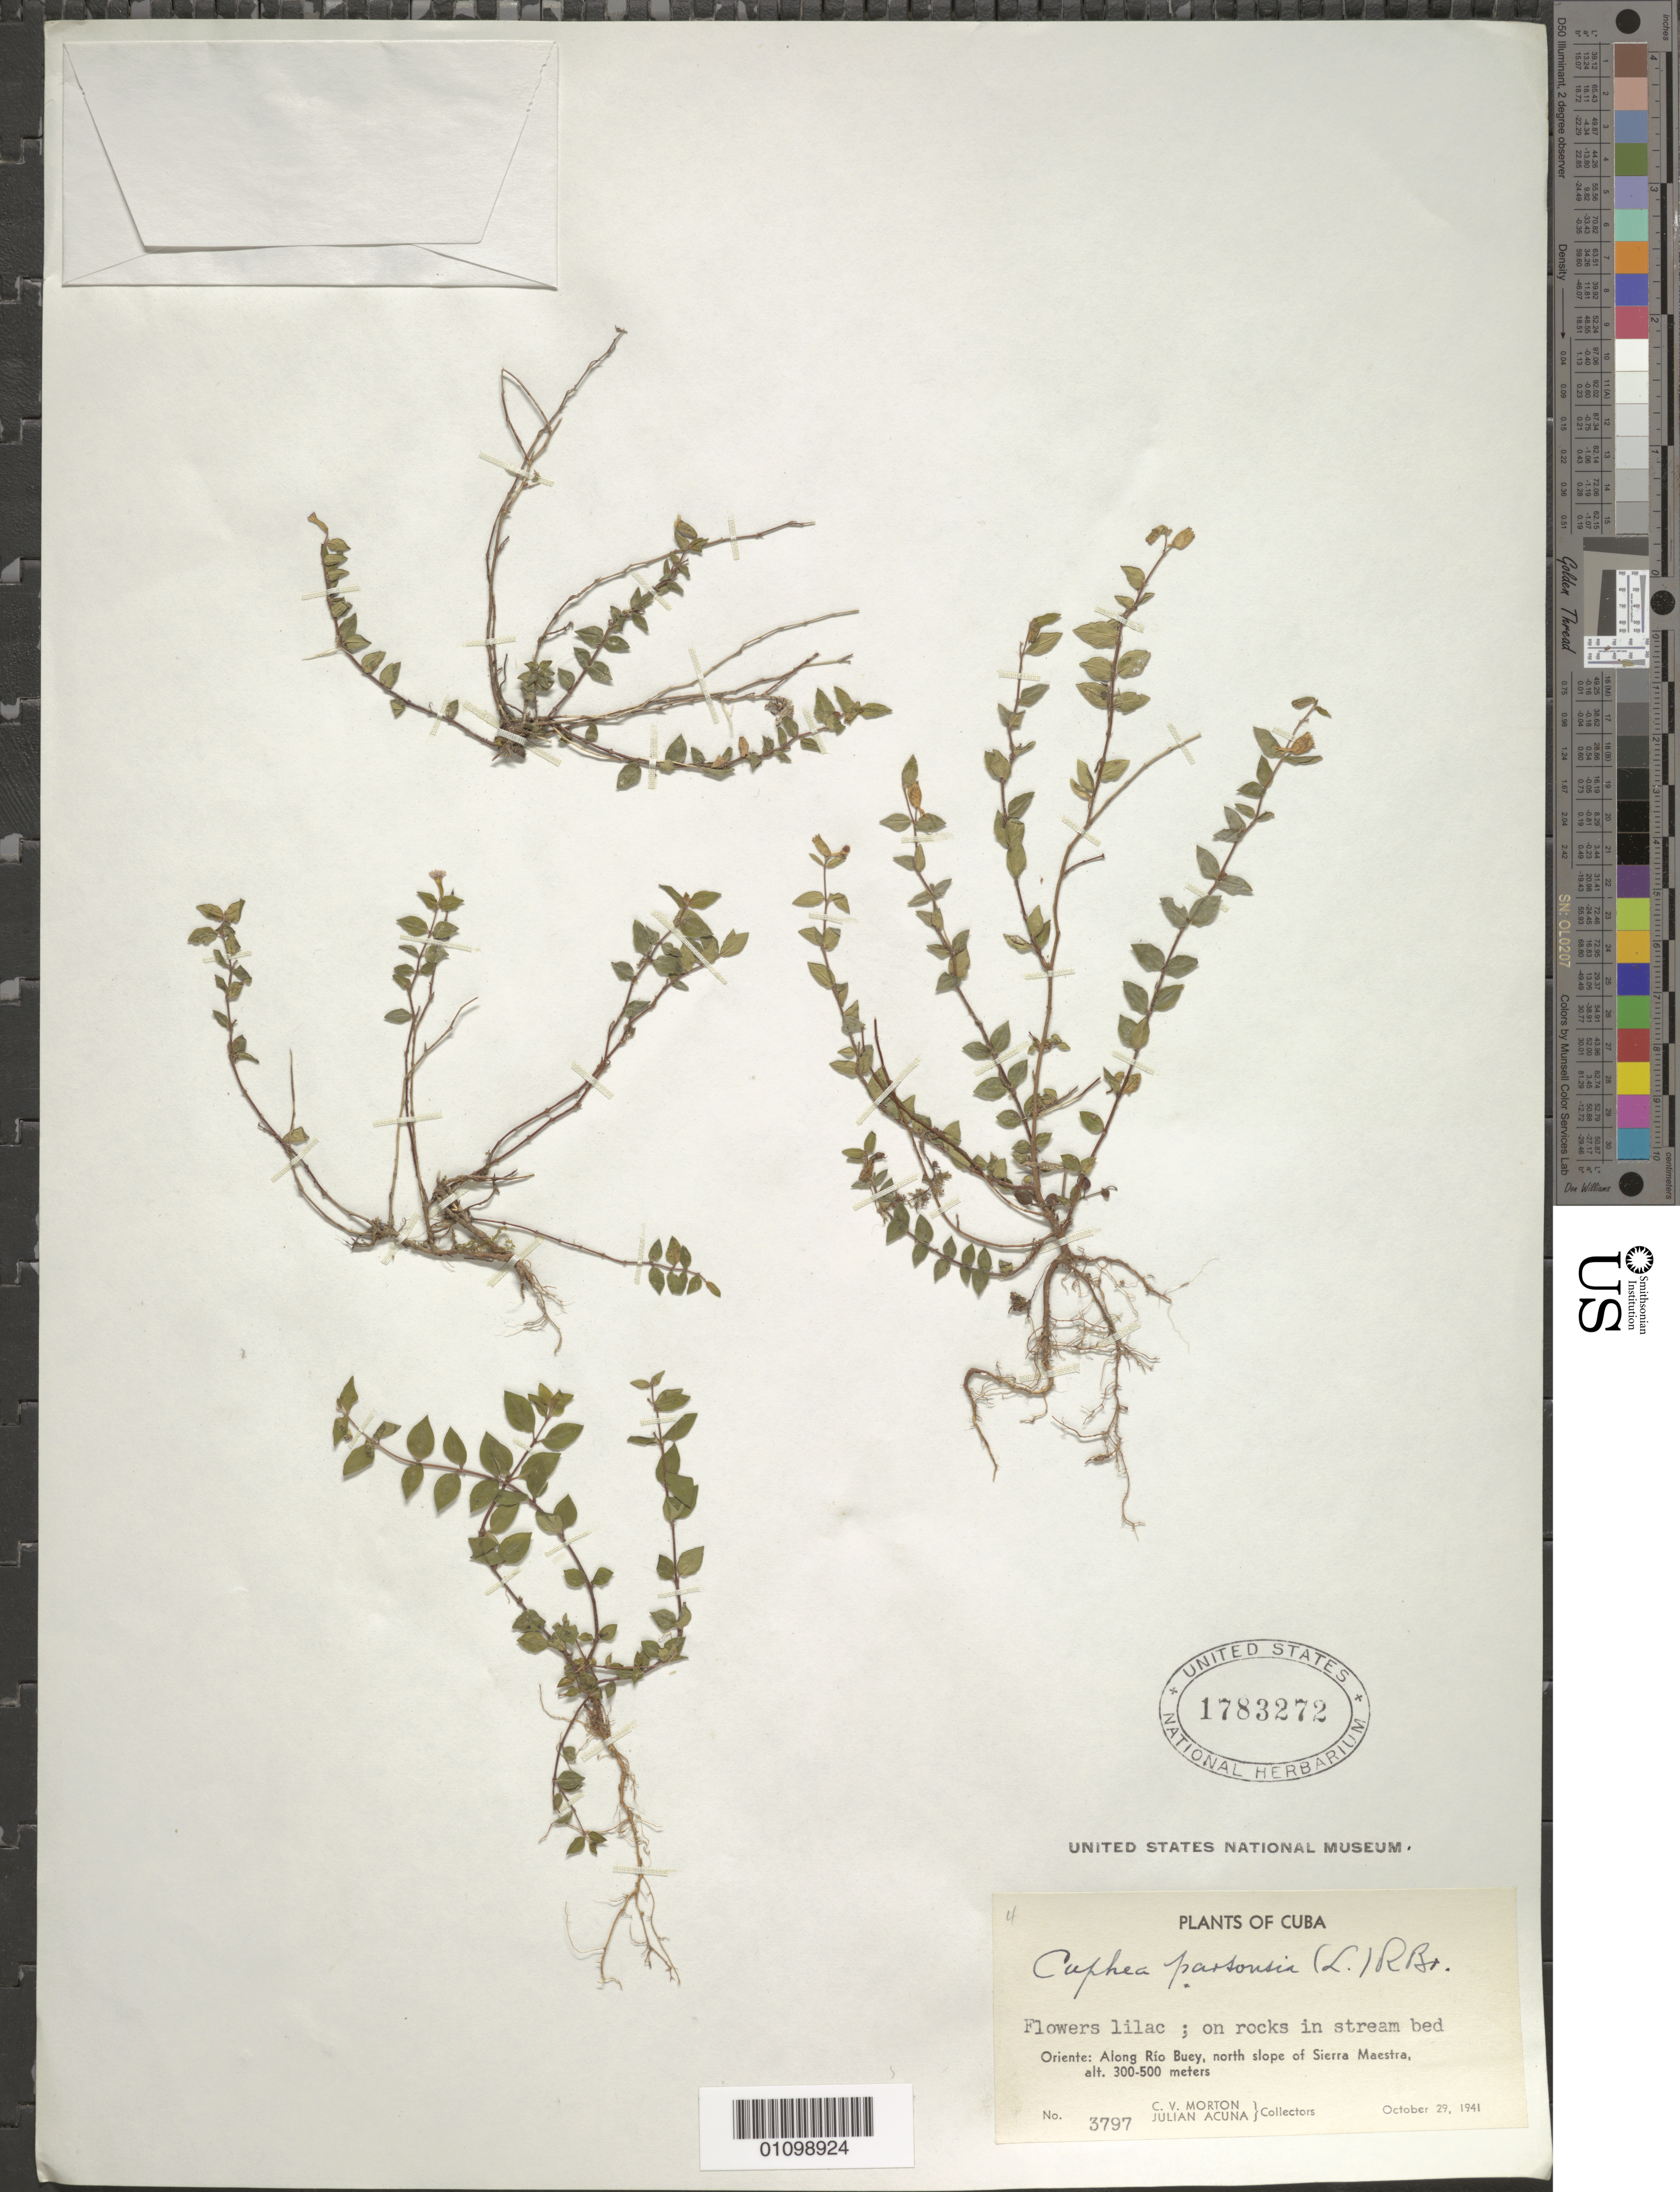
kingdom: Plantae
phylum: Tracheophyta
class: Magnoliopsida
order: Myrtales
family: Lythraceae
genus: Cuphea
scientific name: Cuphea pergracilis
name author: O.C. Schmidt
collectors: C. V. Morton & J. Acuña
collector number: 3797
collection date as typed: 29 Oct 1941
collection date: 1941-10-29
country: Cuba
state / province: Granma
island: Cuba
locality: Along Rio Buey, N slope of Sierra Maestra Along rocks in stream bed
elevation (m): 300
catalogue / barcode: US 1783272